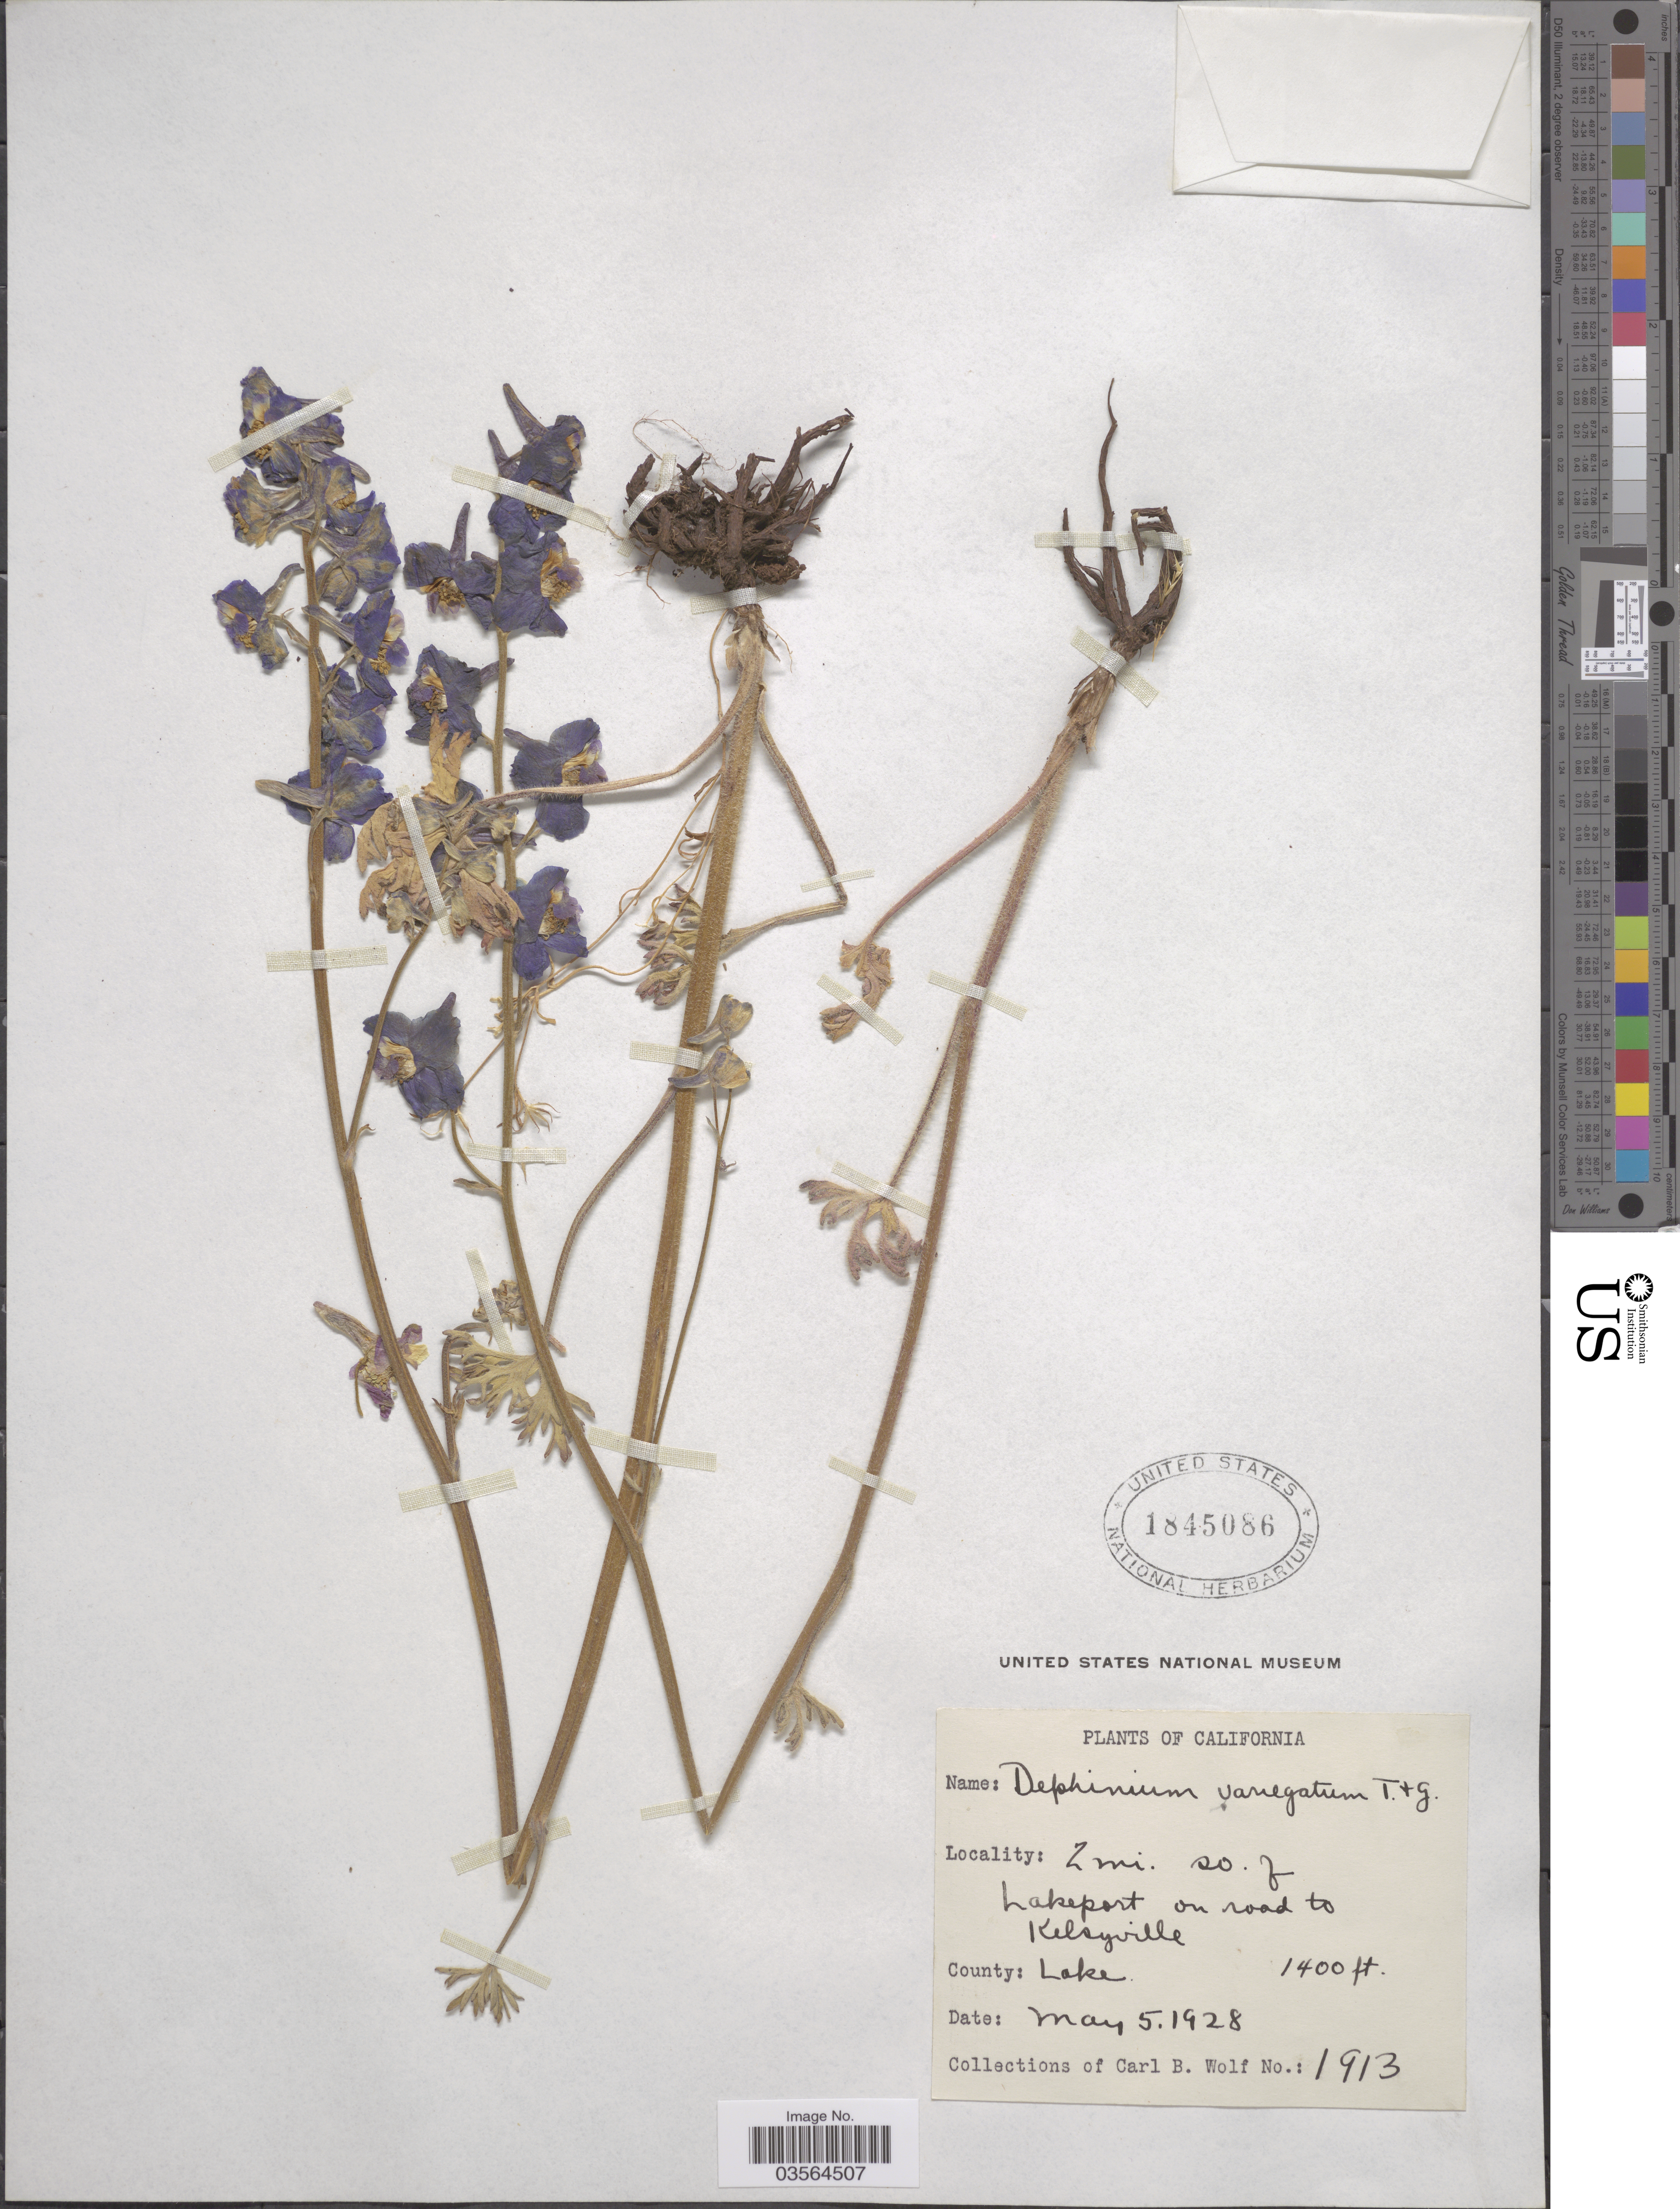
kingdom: Plantae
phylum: Tracheophyta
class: Magnoliopsida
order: Ranunculales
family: Ranunculaceae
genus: Delphinium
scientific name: Delphinium variegatum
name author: Torr. & A. Gray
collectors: C. B. Wolf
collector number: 1913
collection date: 1928-05-05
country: United States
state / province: California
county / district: Lake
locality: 2 mi. so. of Lakeport on road to Kelsyville. County: Lake.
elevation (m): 427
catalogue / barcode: US 1845086